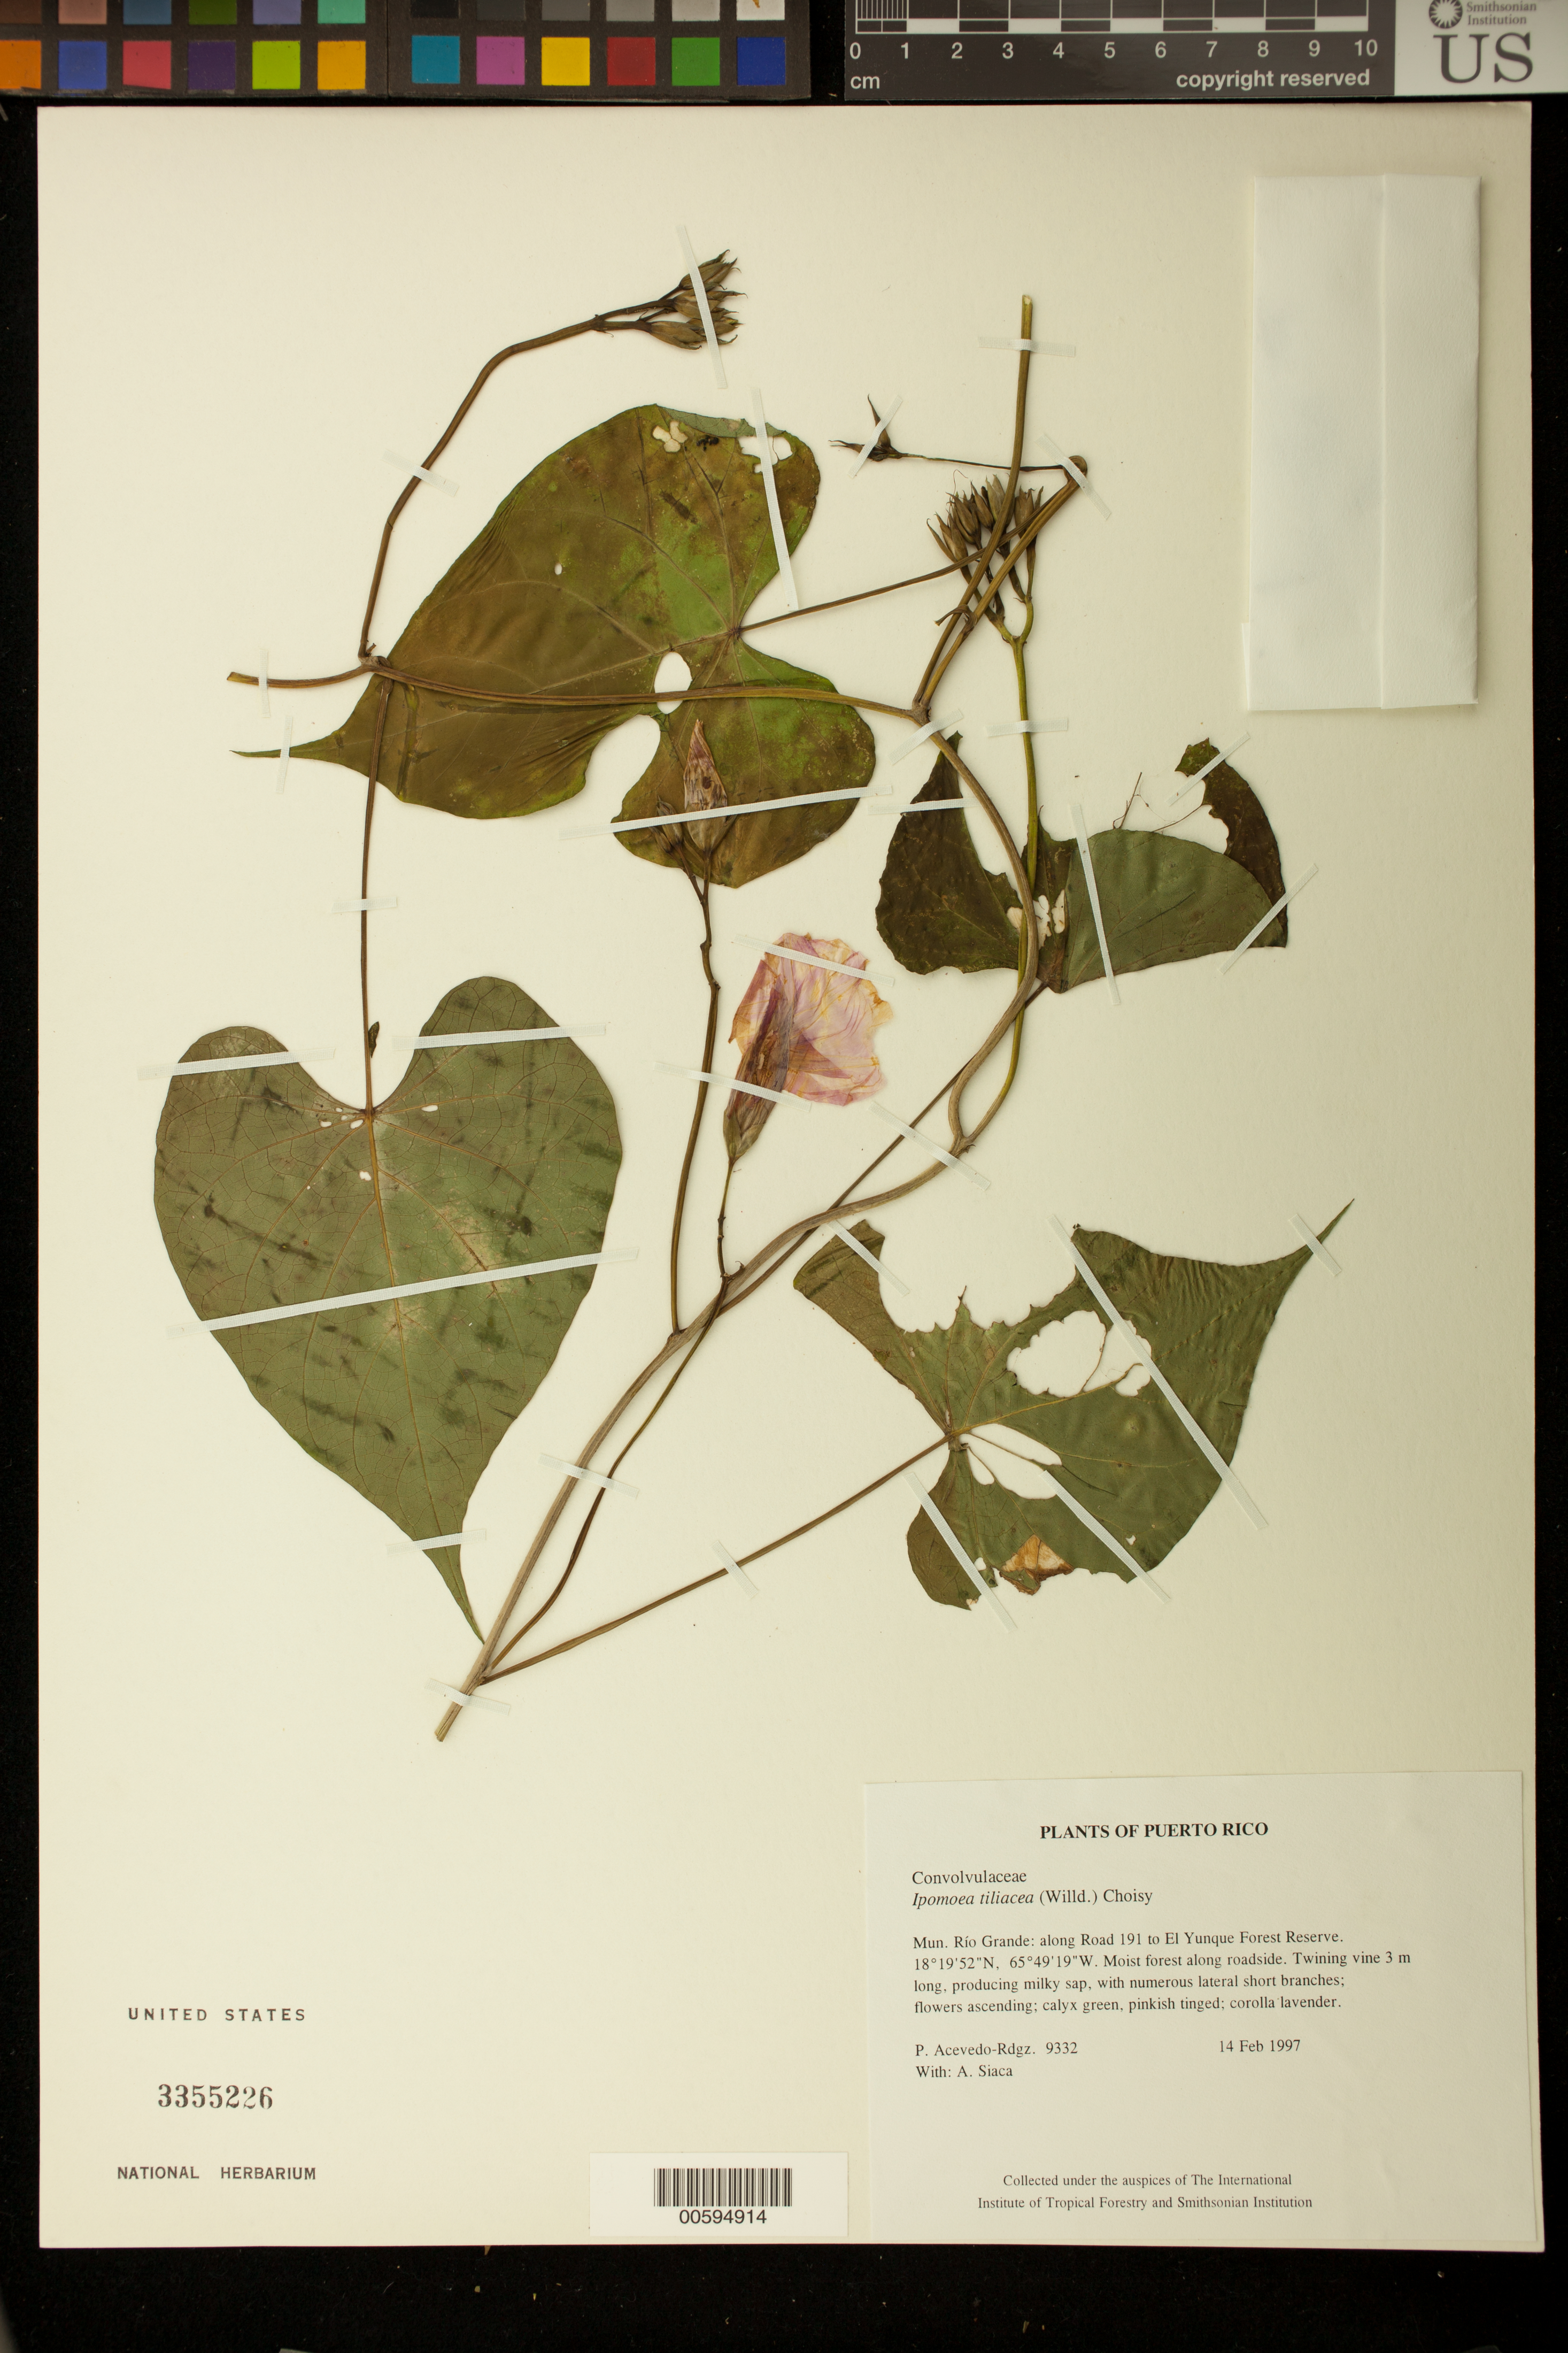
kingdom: Plantae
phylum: Tracheophyta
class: Magnoliopsida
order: Solanales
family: Convolvulaceae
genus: Ipomoea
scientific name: Ipomoea tiliacea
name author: (Willd.) Choisy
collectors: P. Acevedo-Rodr. & A. Siaca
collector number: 9332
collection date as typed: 14 Feb 1997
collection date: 1997-02-14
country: Puerto Rico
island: Puerto Rico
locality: Mun. Río Grande: along Road 191 to El Yunque Forest Reserve.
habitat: Moist forest along roadside.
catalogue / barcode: US 3355226